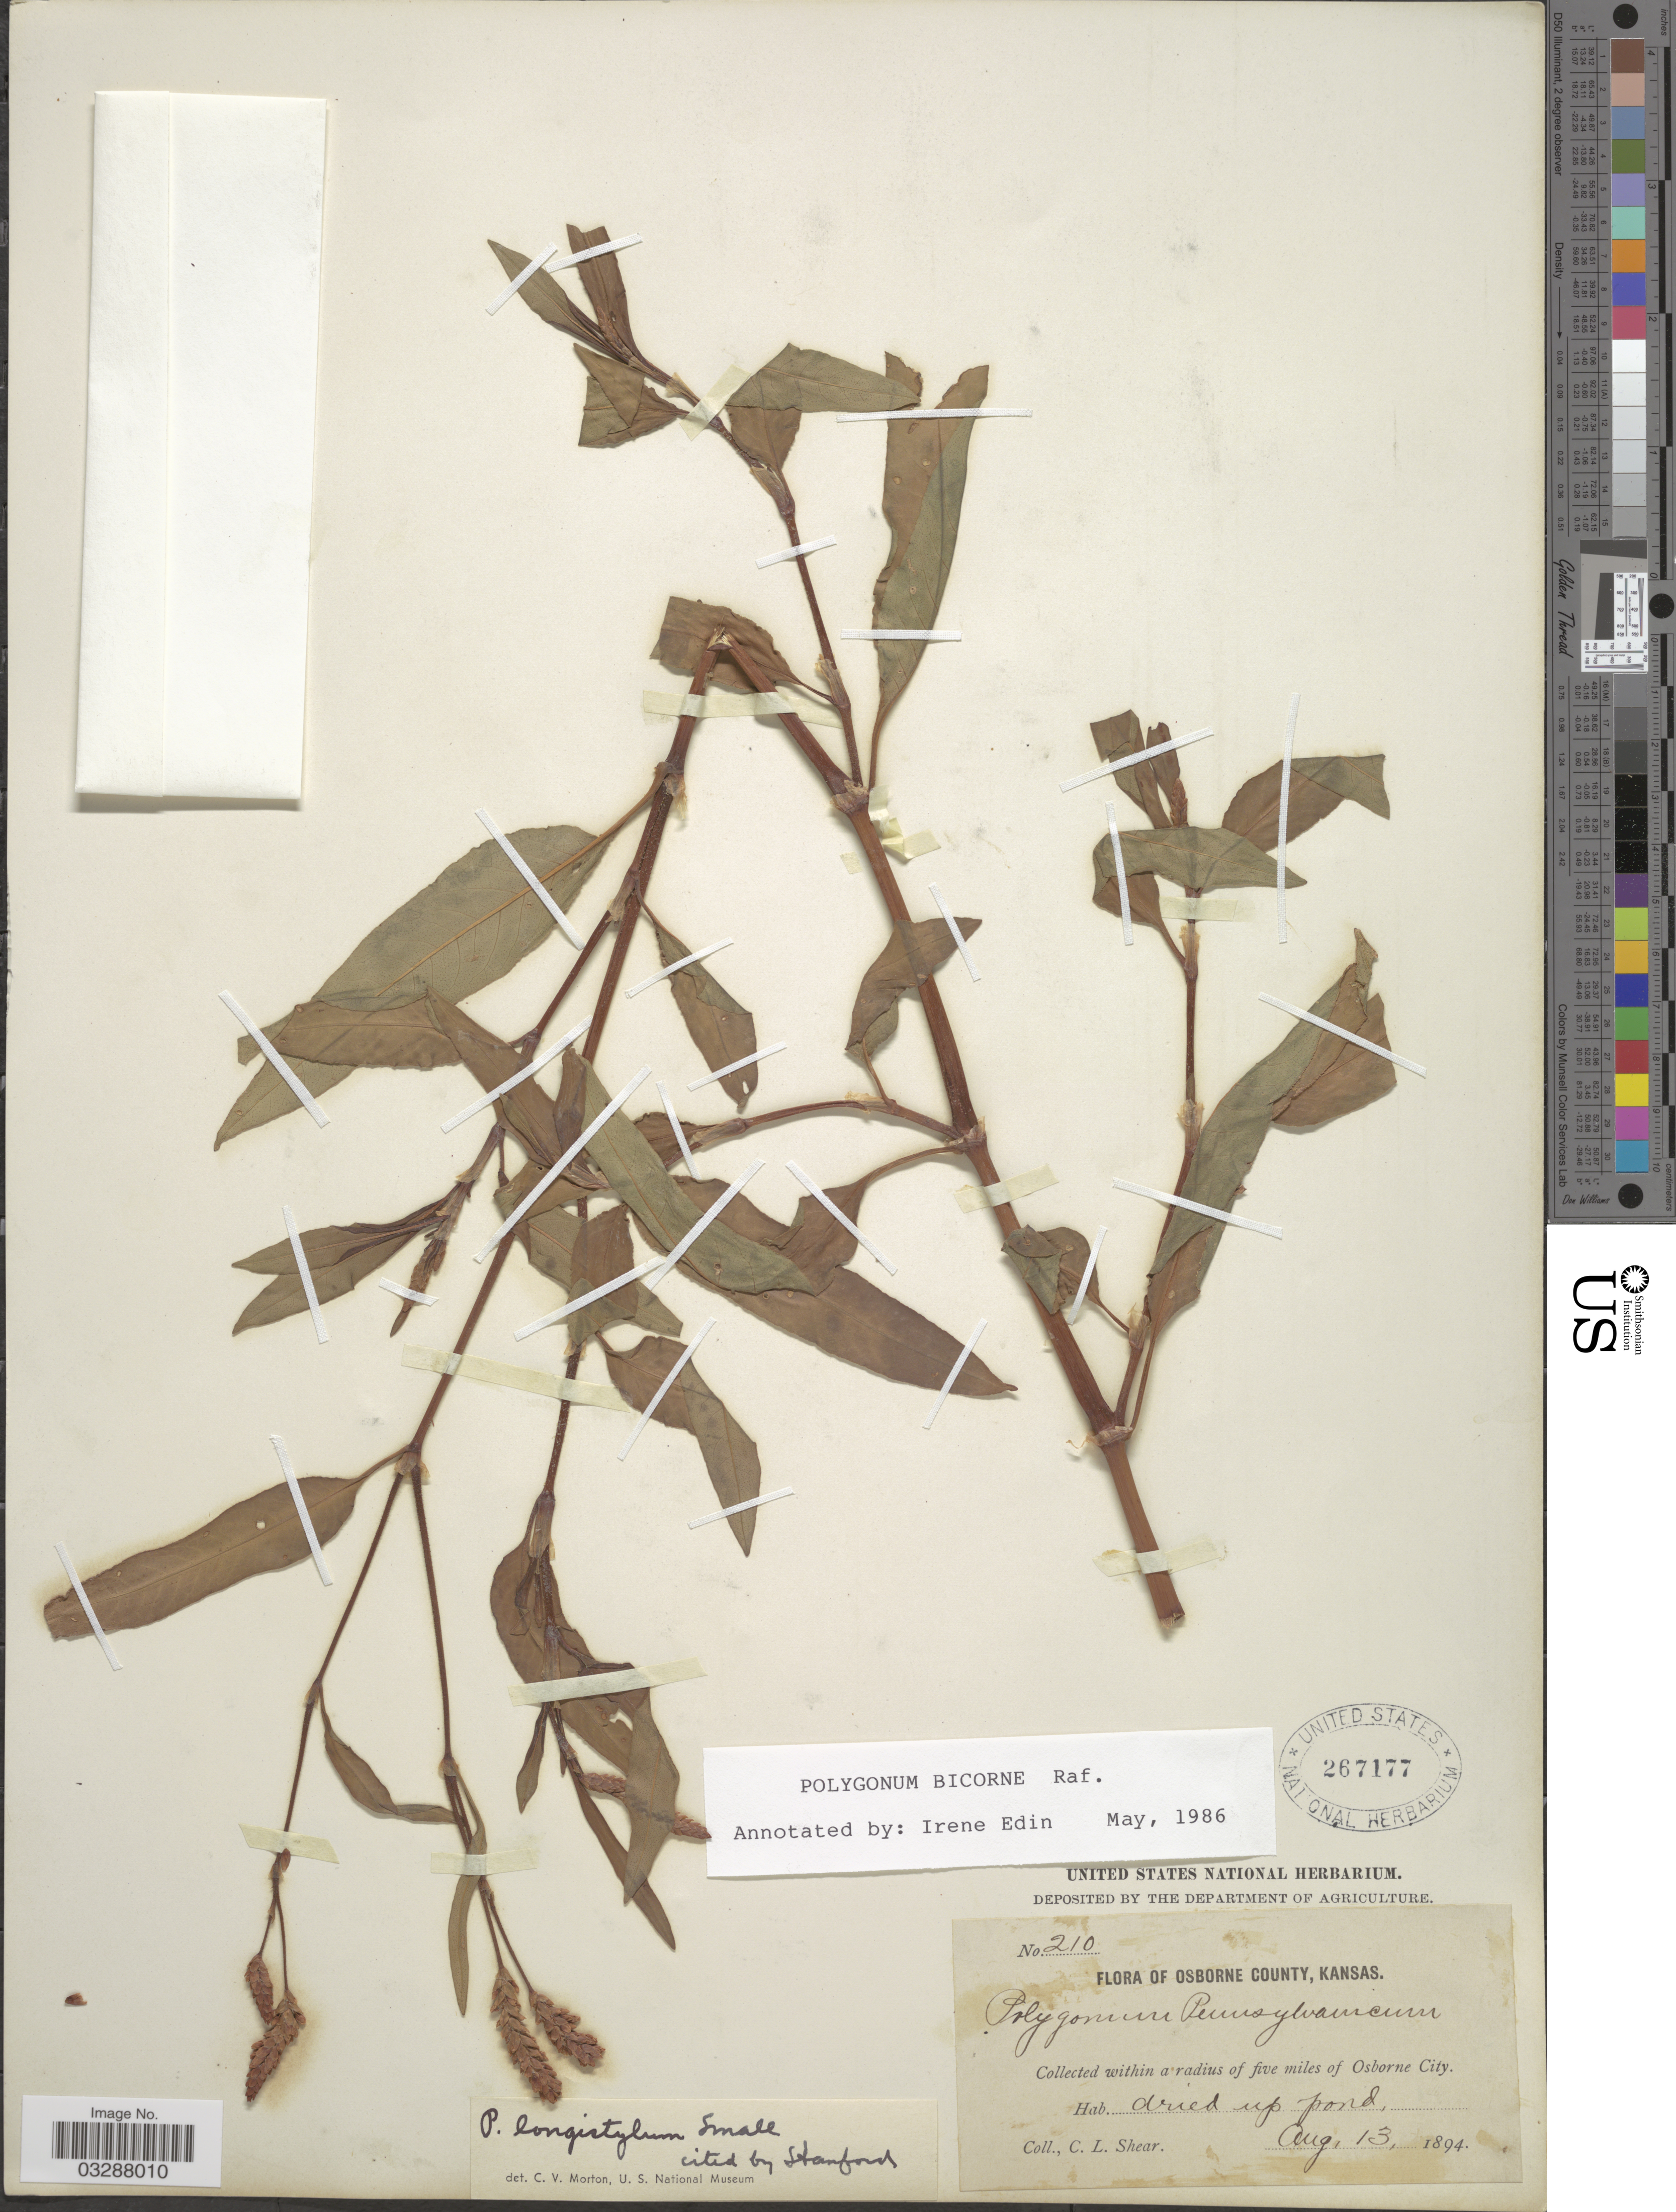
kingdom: Plantae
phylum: Tracheophyta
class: Magnoliopsida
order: Caryophyllales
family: Polygonaceae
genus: Persicaria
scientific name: Persicaria bicornis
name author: (Raf.) Nieuwl.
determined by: Atha, D. E.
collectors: C. L. Shear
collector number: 210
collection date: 1894-08-13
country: United States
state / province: Kansas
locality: Osborne County, within a radius of five miles of Osborne City.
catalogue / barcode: US 267177